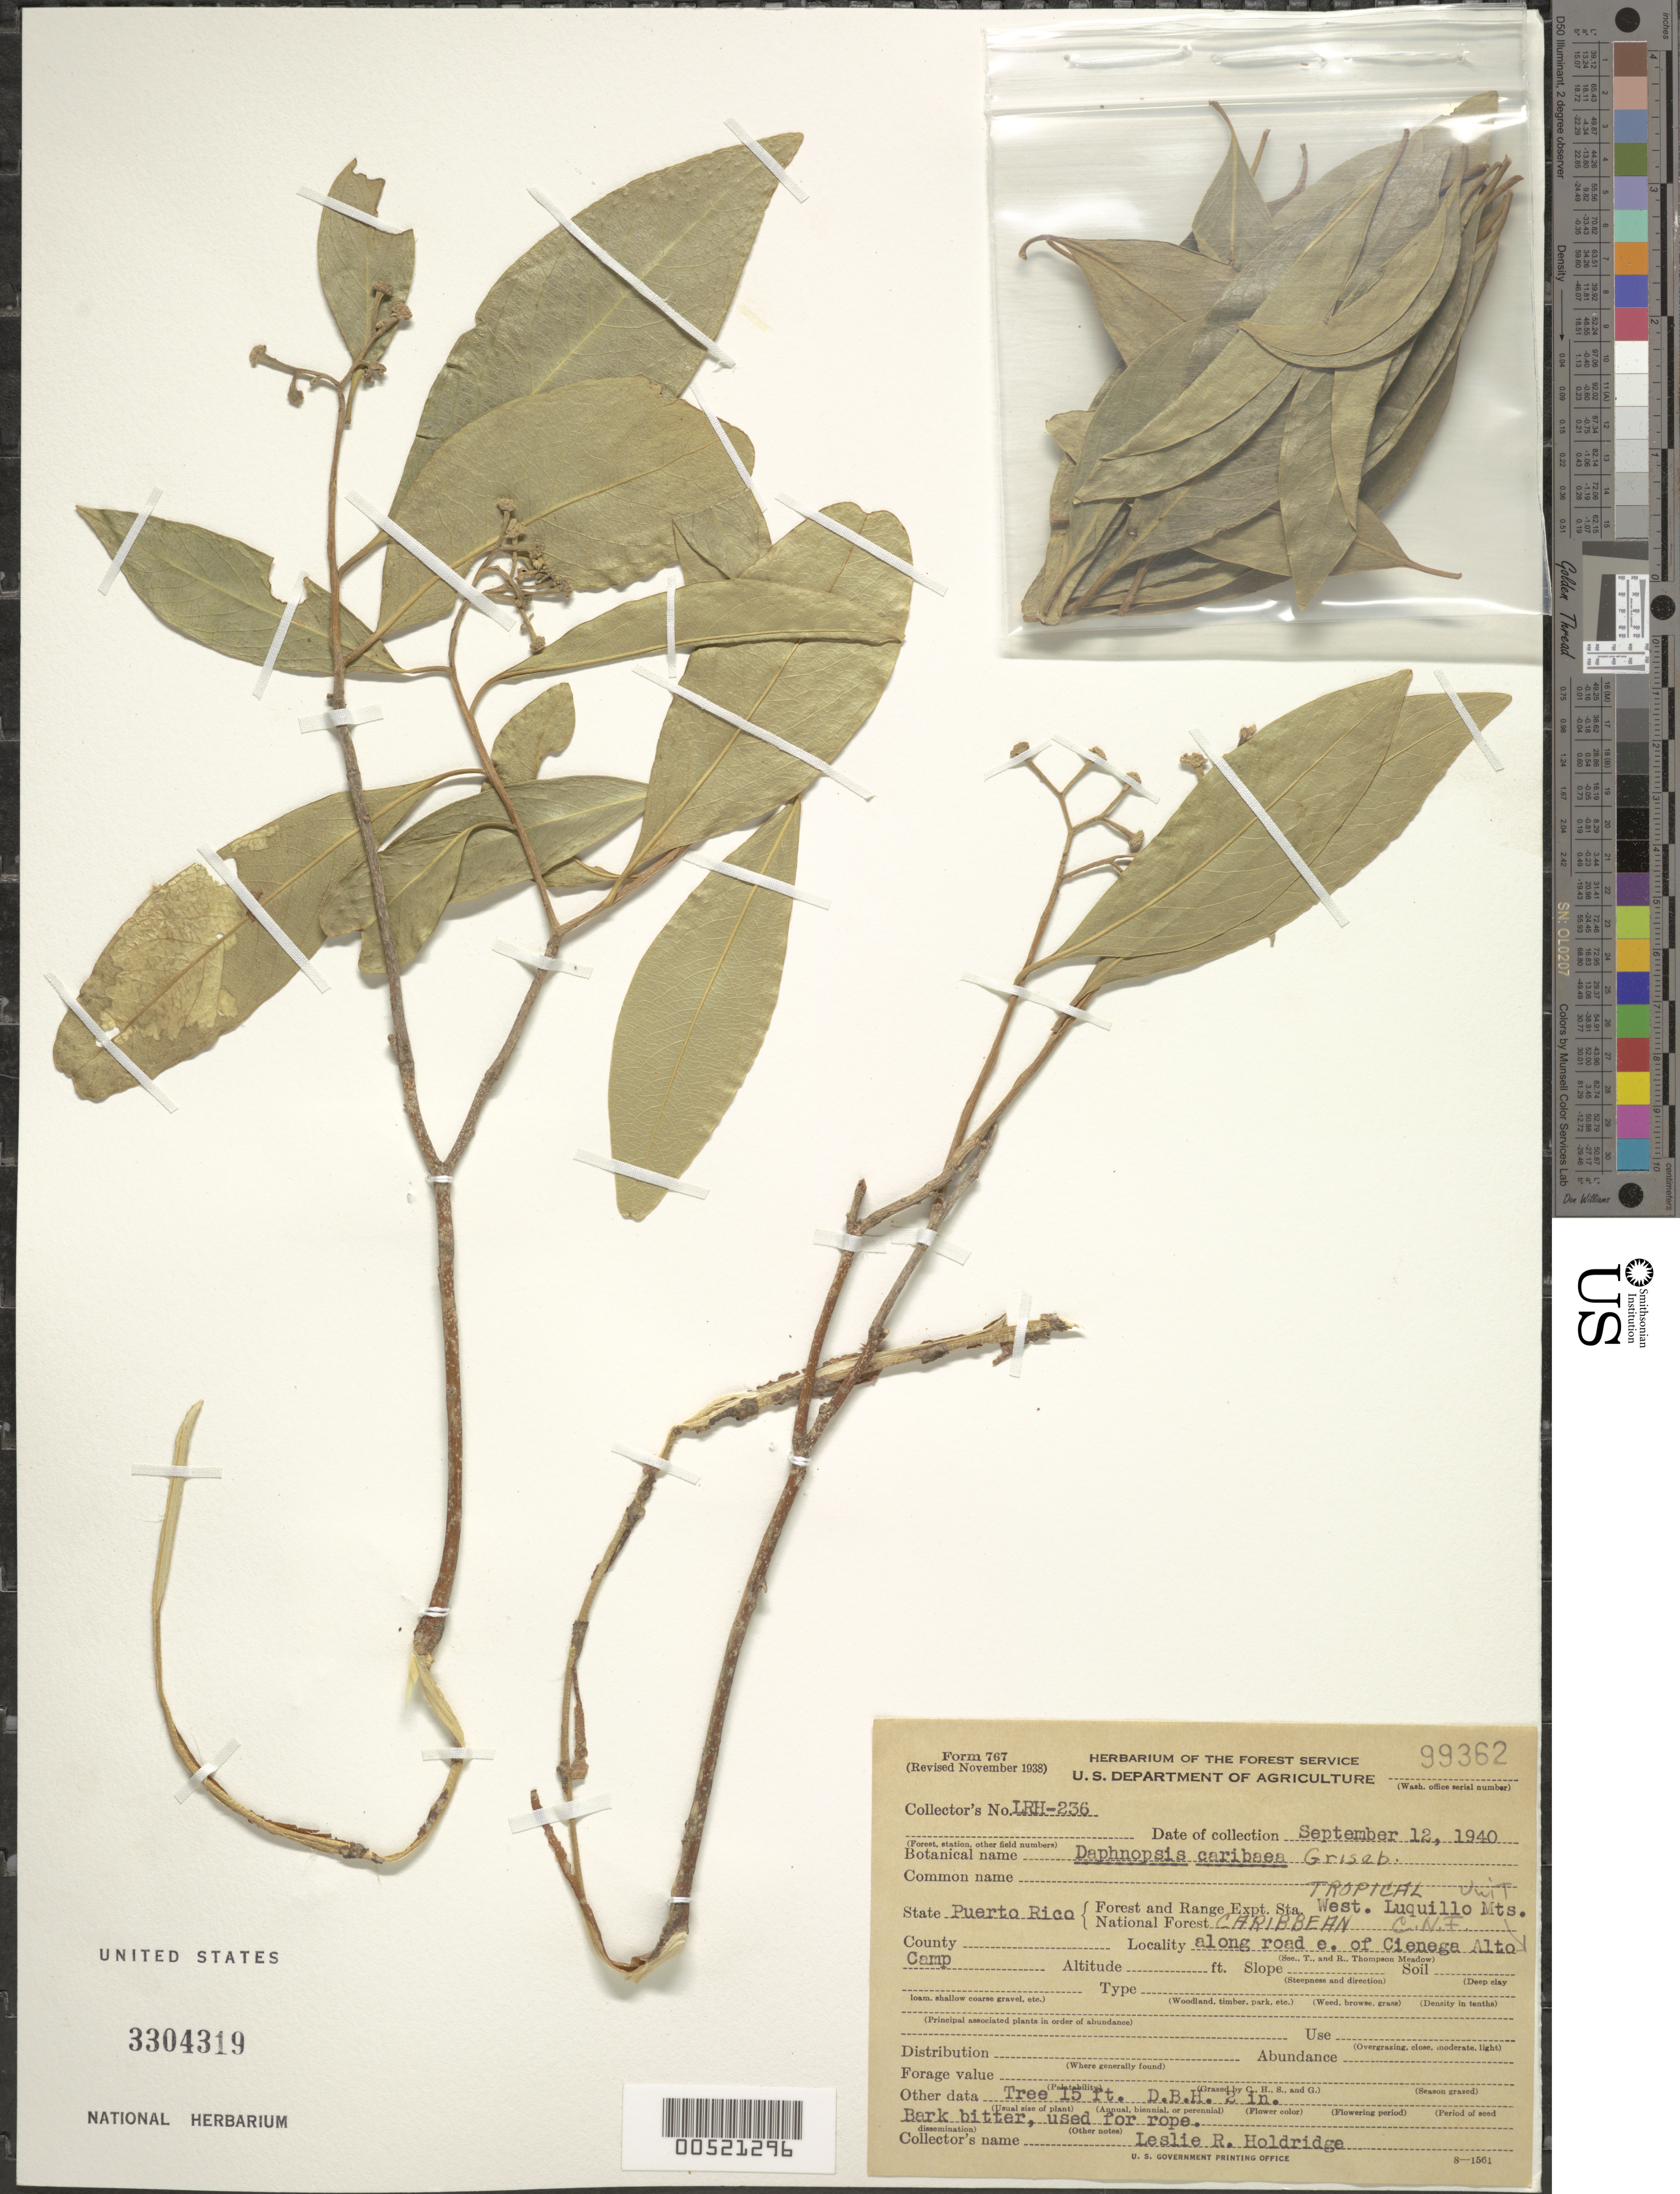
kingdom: Plantae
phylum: Tracheophyta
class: Magnoliopsida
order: Malvales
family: Thymelaeaceae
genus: Daphnopsis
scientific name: Daphnopsis caribaea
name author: Griseb.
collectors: L. Holdridge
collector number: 236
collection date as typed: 12 Sep 1940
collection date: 1940-09-12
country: Puerto Rico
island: Greater Antilles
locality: Caribbean National Forest: Luquillo Mountains, along road E of Cienga Alto.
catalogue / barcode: US 3304319